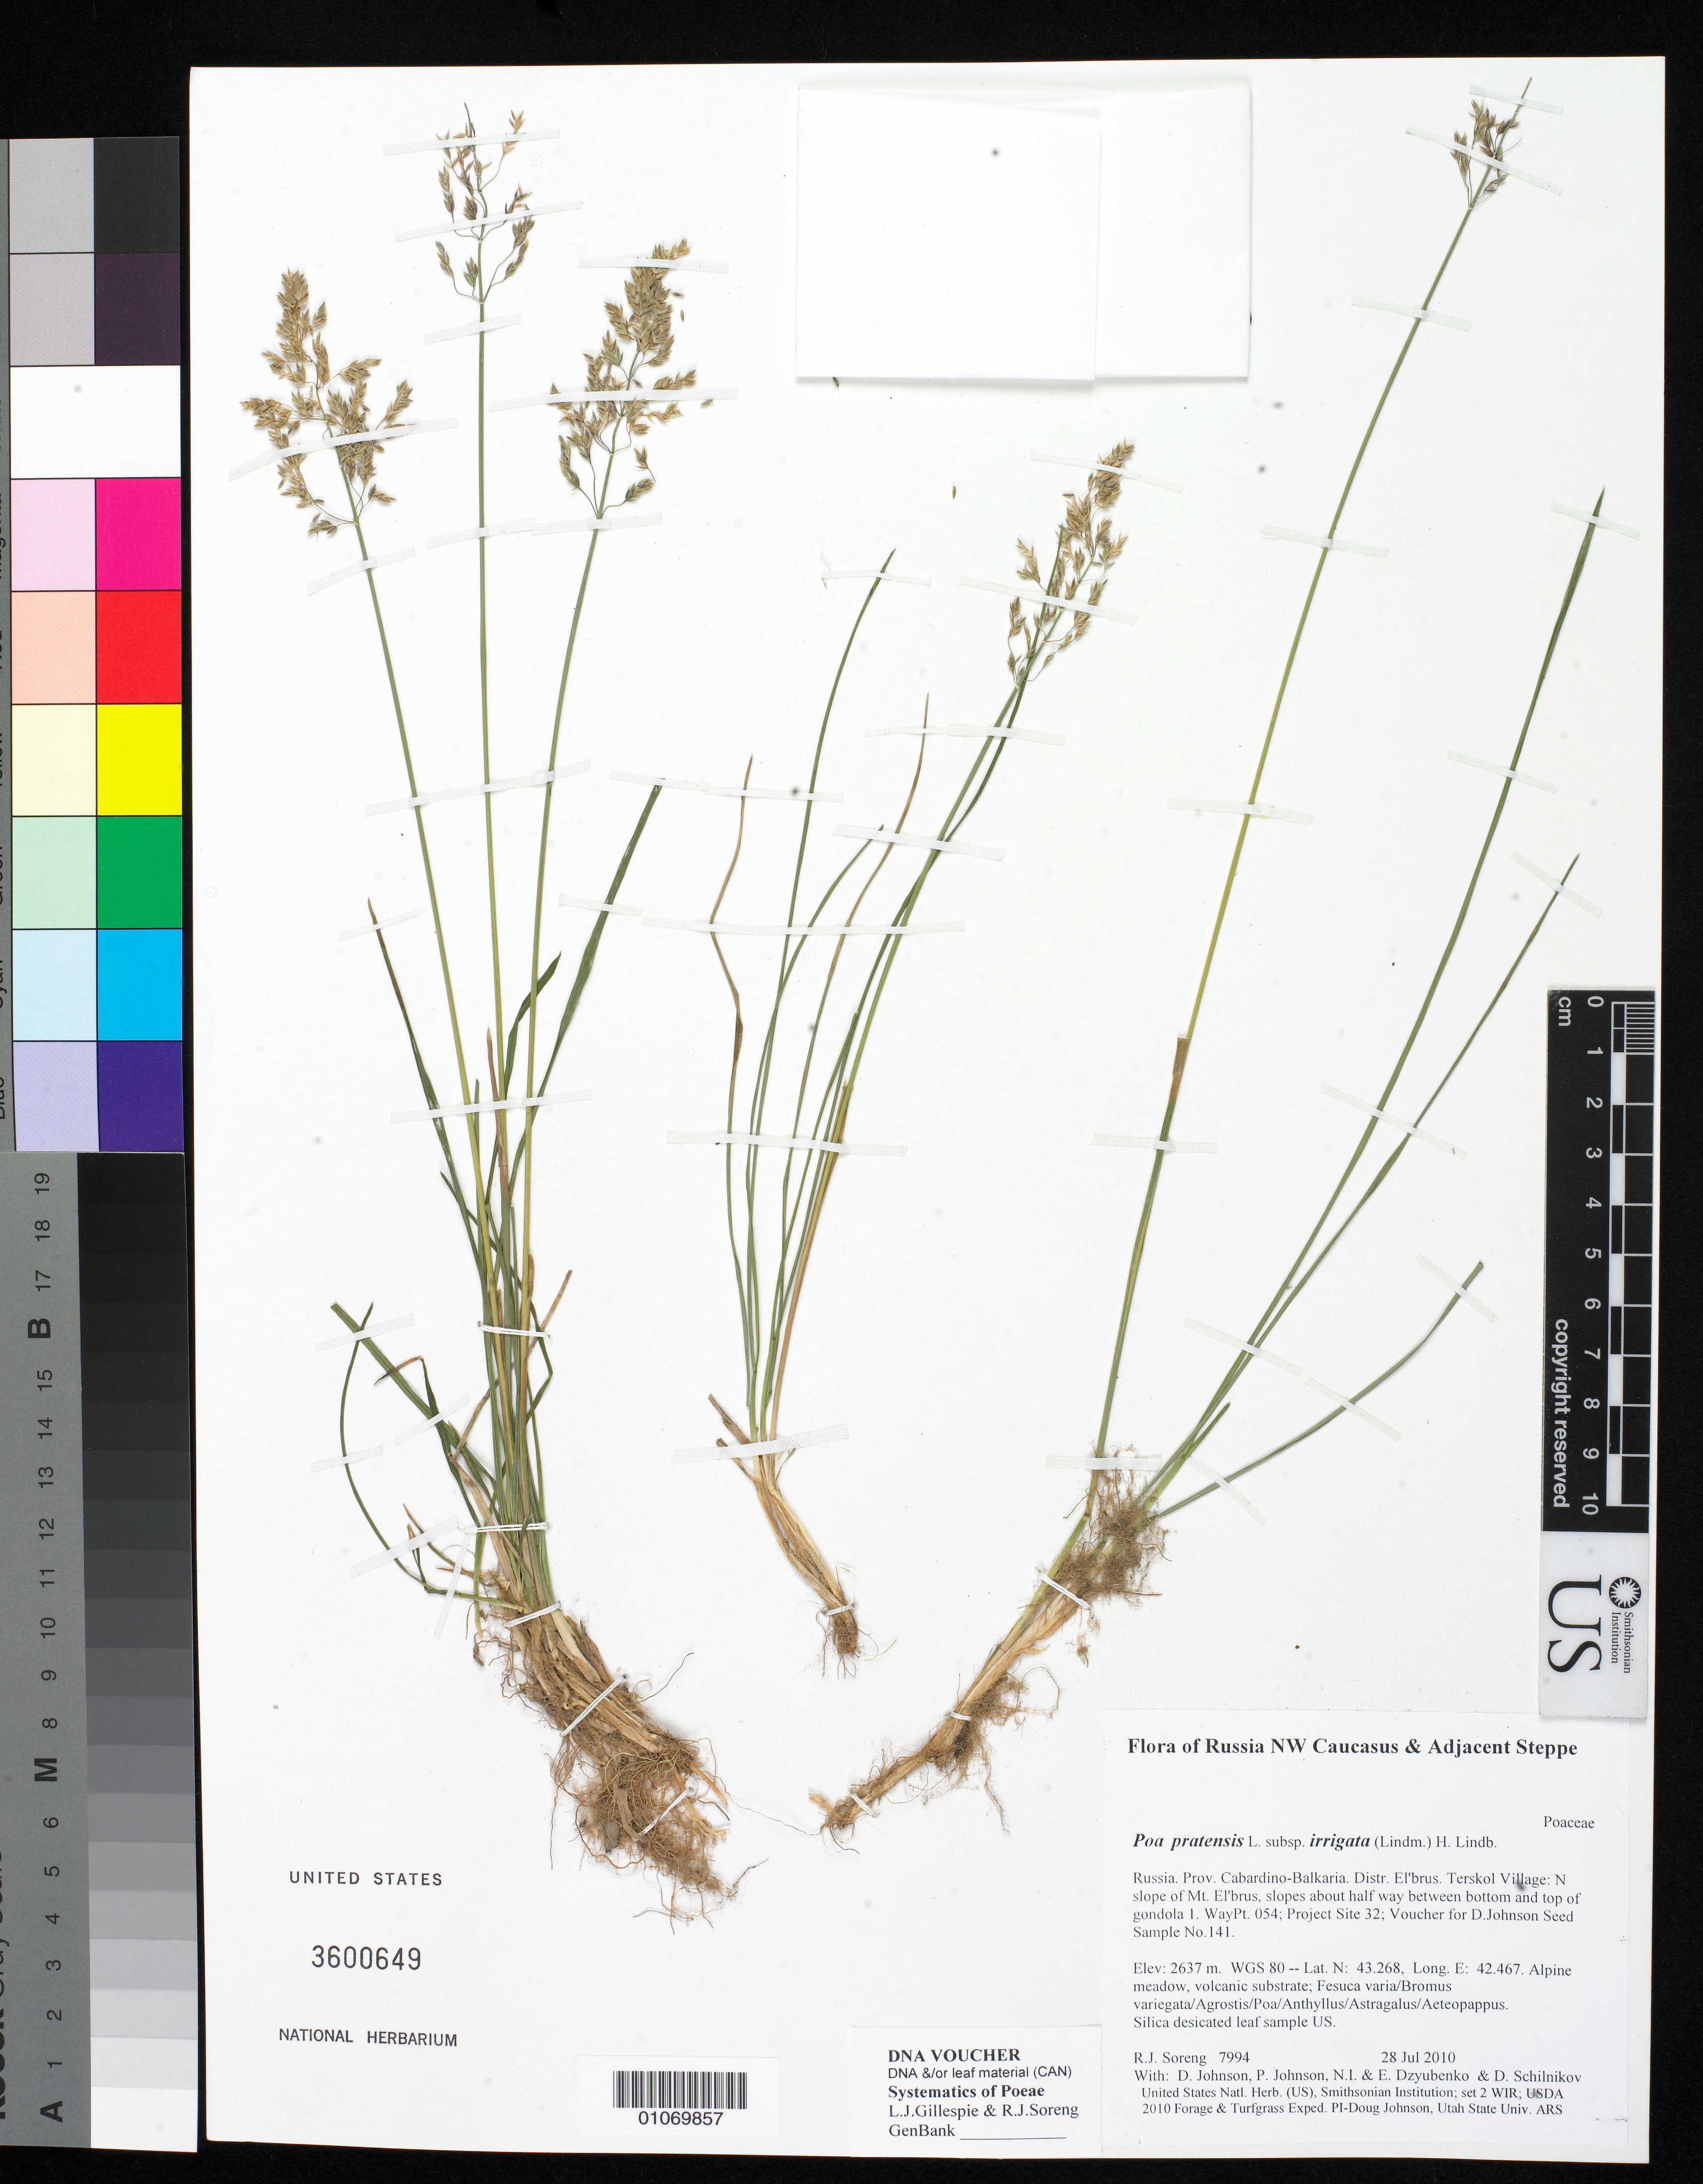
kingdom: Plantae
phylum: Tracheophyta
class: Liliopsida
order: Poales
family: Poaceae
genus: Poa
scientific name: Poa pratensis subsp. pratensis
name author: L.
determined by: Soreng, Robert J., Research Associate (BOT), Smithsonian Institution - National Museum of Natural History (UNITED STATES)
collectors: R. J. Soreng, D. Johnson, P. Johnson, N. Dzyubenko, E. Dzyubenko & D. Schilnikov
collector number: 7994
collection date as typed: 28 Jul 2010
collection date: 2010-07-28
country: Russian Federation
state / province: Kabardino-Balkar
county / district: El'brus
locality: Terskol Village: N slope of Mt. El'brus, slopes about half way between bottom and top of gondola 1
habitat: Alpine meadow, volcanic substrate; Fesuca varia/Bromus variegata/Agrostis/Poa/Anthyllus/Astragalus/Aeteopappus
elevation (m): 2637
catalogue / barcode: US 3600649